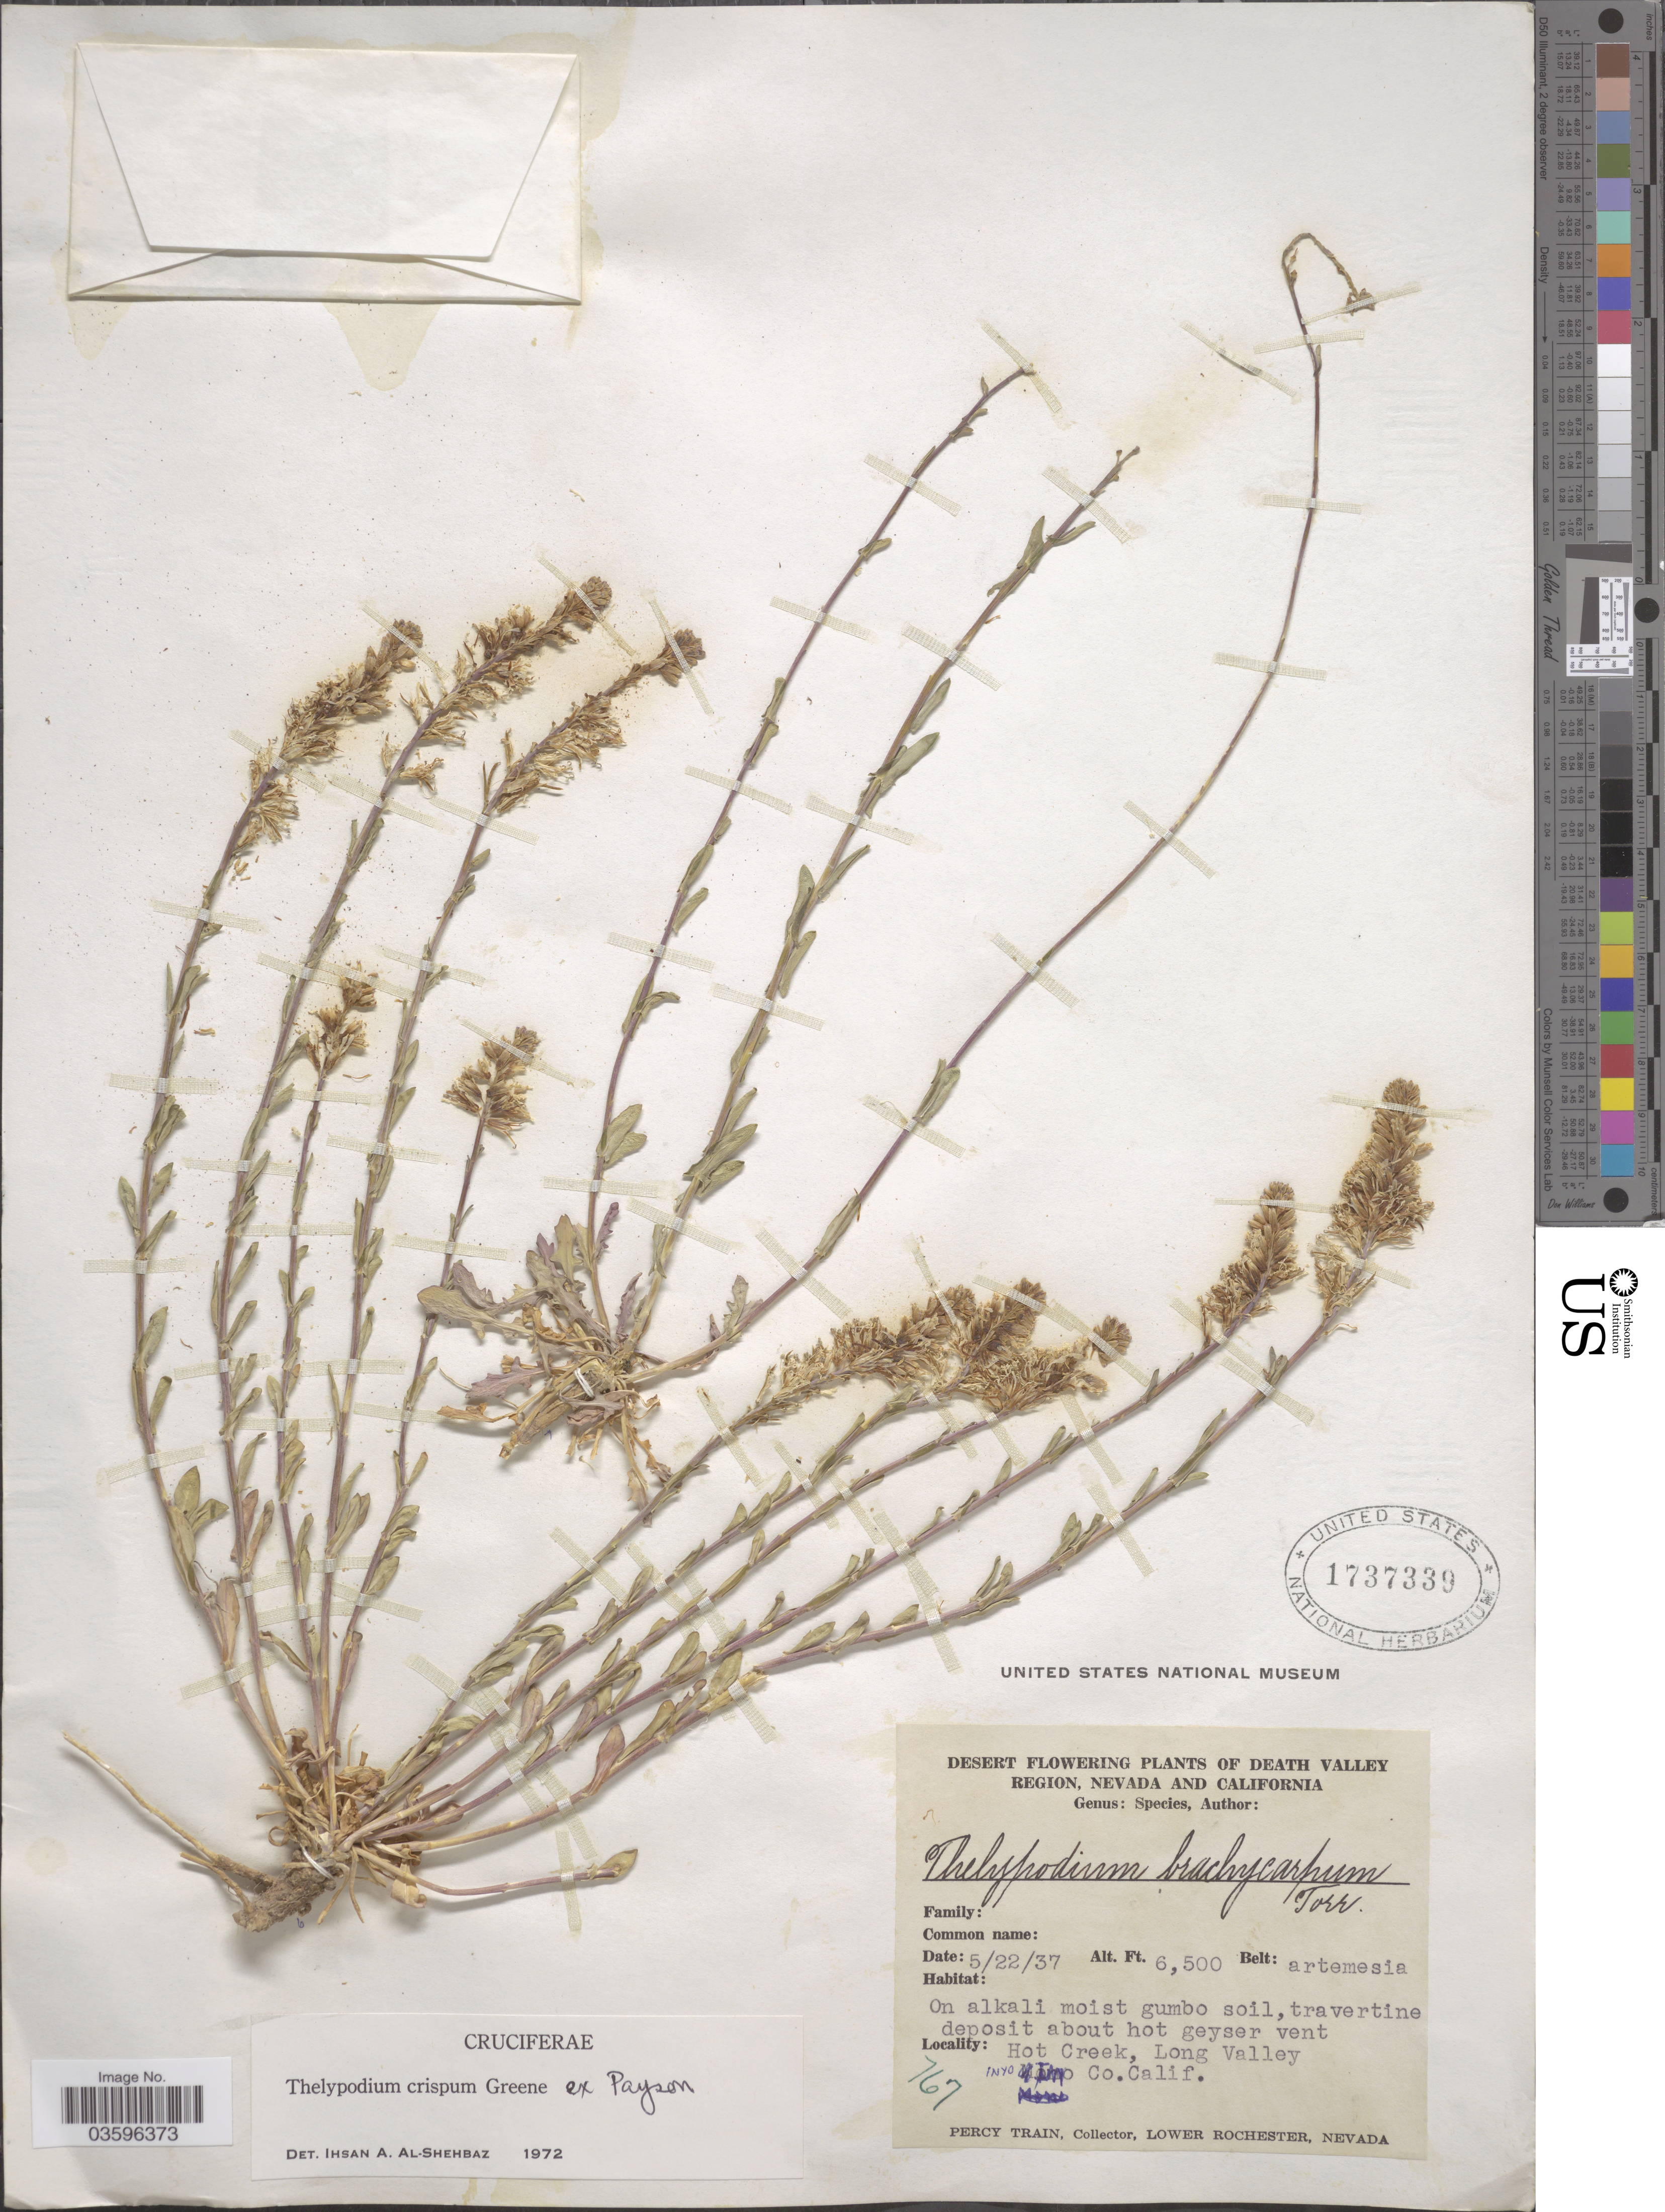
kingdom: Plantae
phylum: Tracheophyta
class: Magnoliopsida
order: Brassicales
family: Brassicaceae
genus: Thelypodium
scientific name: Thelypodium crispum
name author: Greene ex Payson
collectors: P. Train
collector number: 767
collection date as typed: Transcribed d/m/y: 22/5/37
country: United States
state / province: California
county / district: Inyo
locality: Death Valley Region. Hot Creek, Long Valley. Inyo Co.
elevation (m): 1981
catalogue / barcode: US 1737339